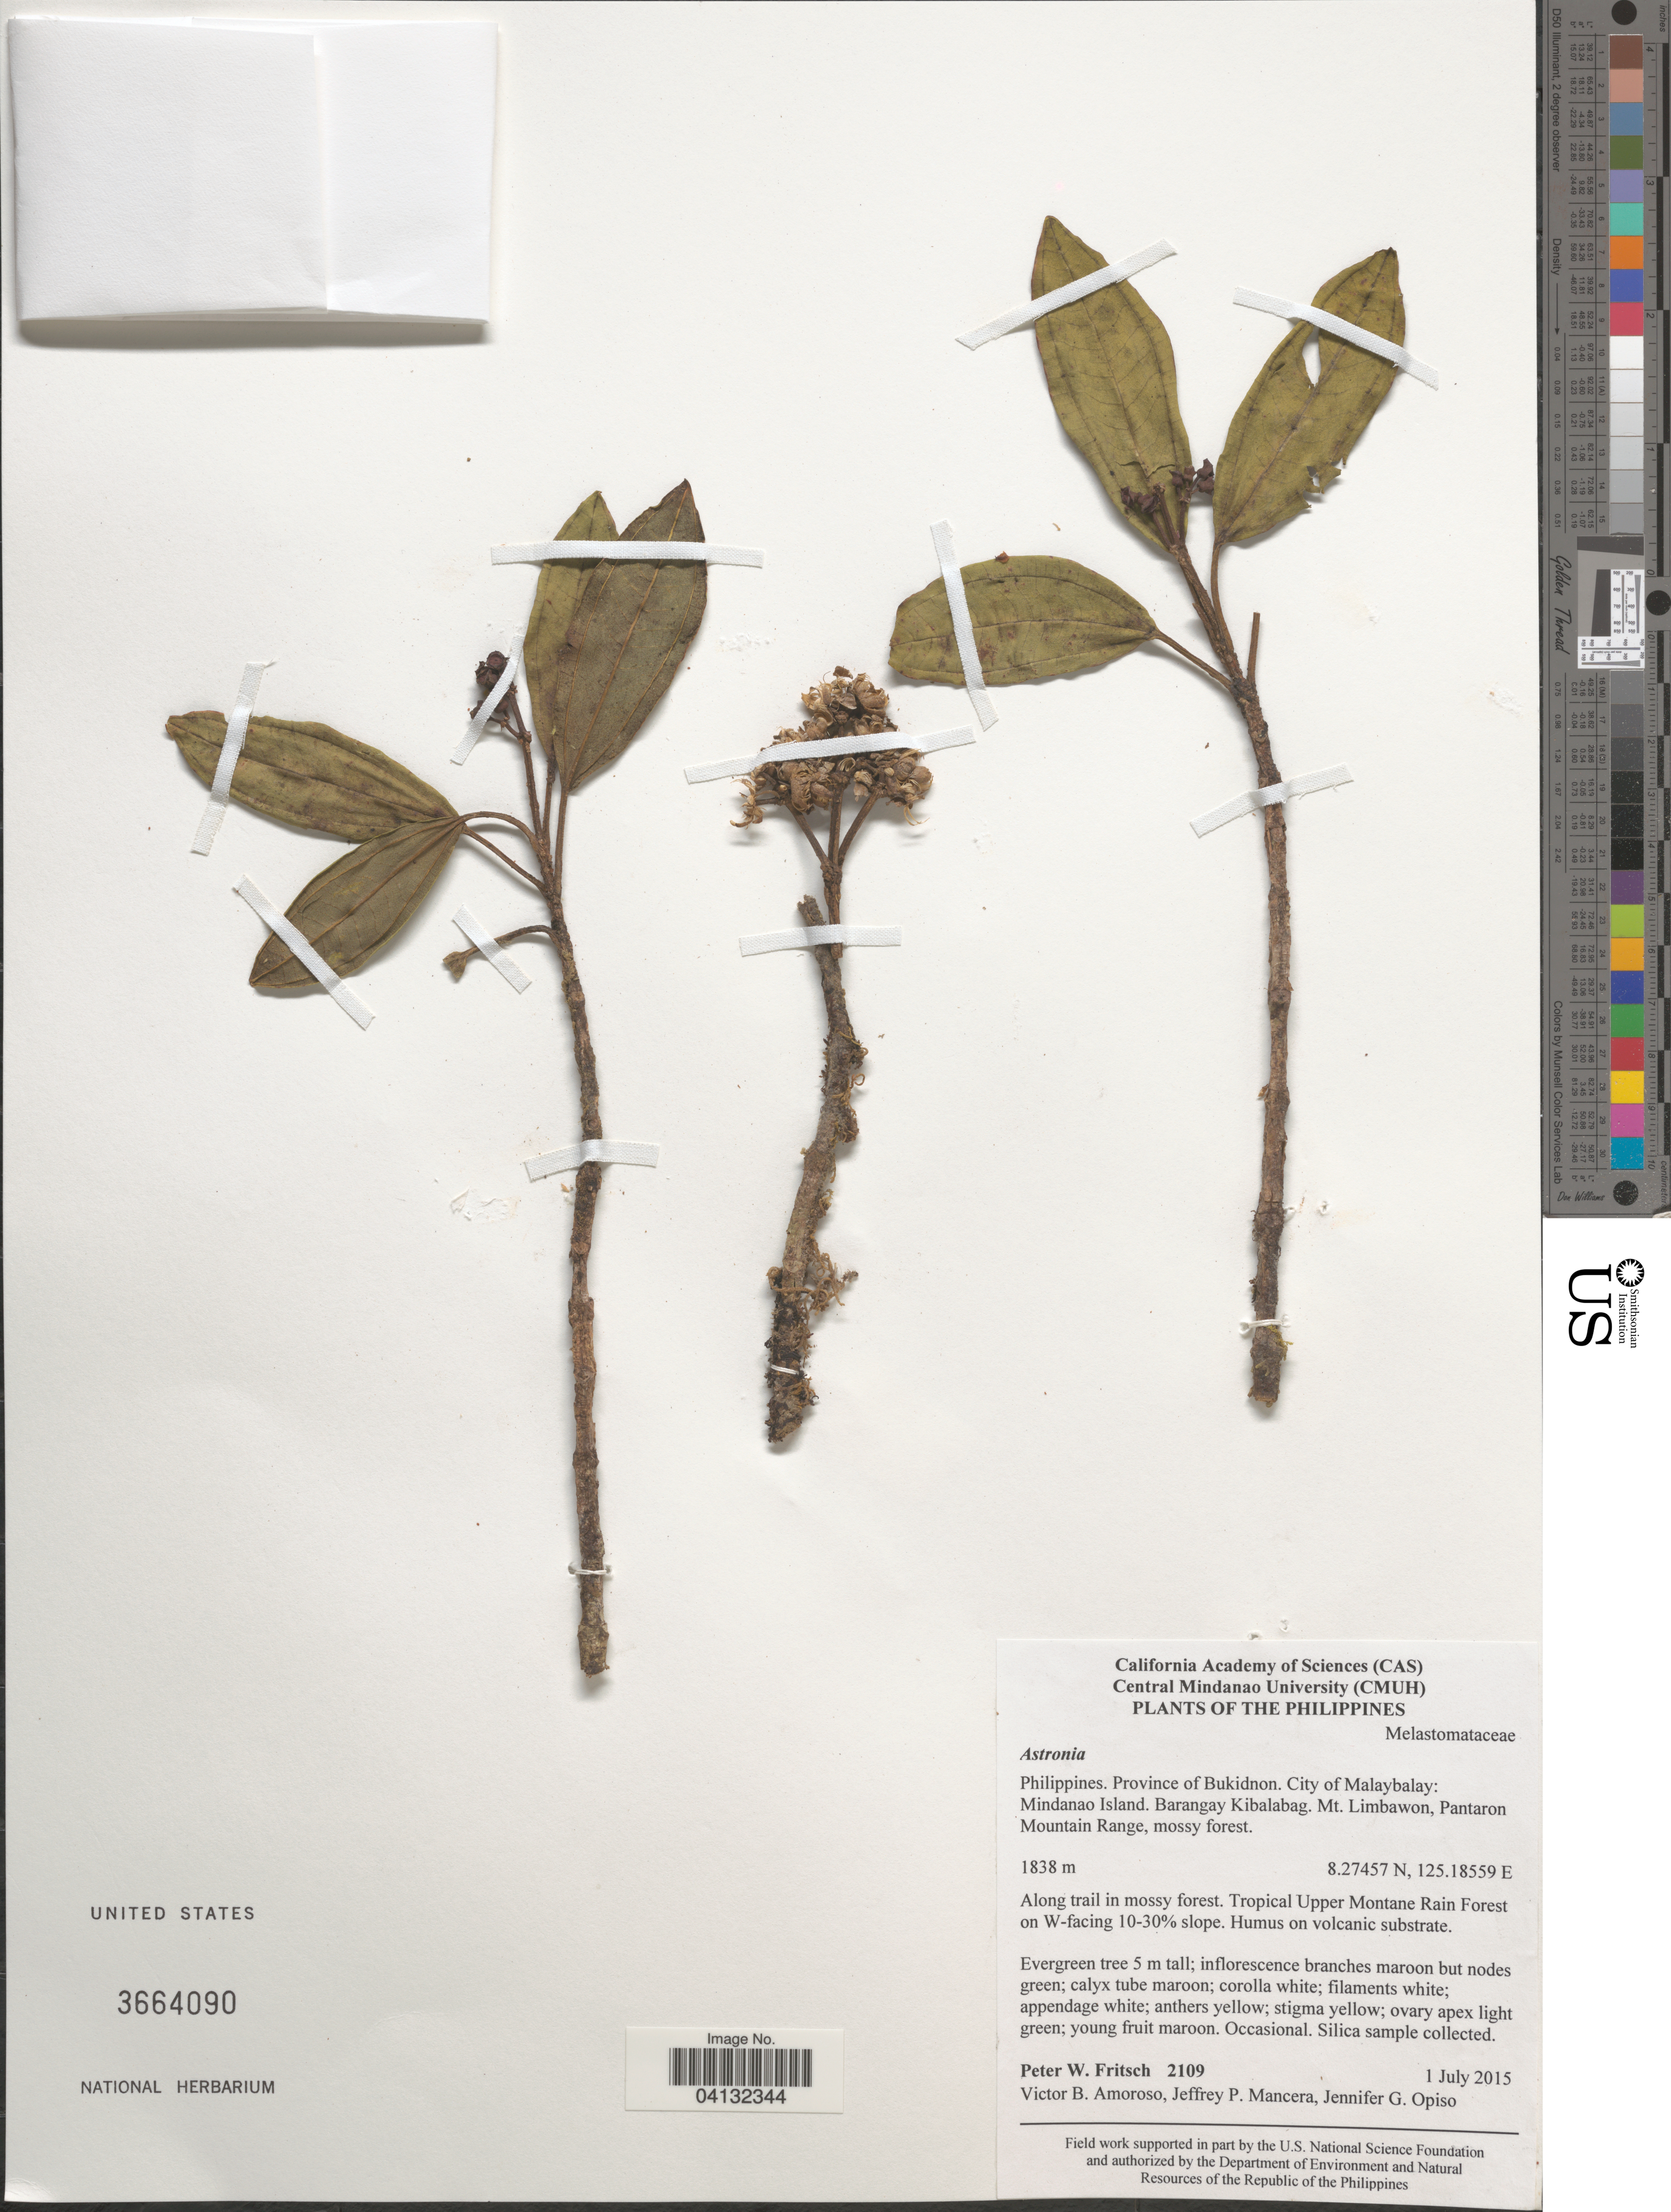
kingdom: Plantae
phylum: Tracheophyta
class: Magnoliopsida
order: Myrtales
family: Melastomataceae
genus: Astronia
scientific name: Astronia sp.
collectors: P. W. Fritsch, V. Amoroso, J. Mancera & J. Opiso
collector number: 2109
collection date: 2015-07-01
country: Philippines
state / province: Northern Mindanao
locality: Province of Bukidnon. City of Malaybalay: Mindanao Island. Barangay Kibalabag, Mt. Limbawon, Pantaron Mountain Range, mossy forest. Tropical Upper Montane Rain Forest on W-facing 10-30% slope.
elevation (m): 1838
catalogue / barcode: US 3664090